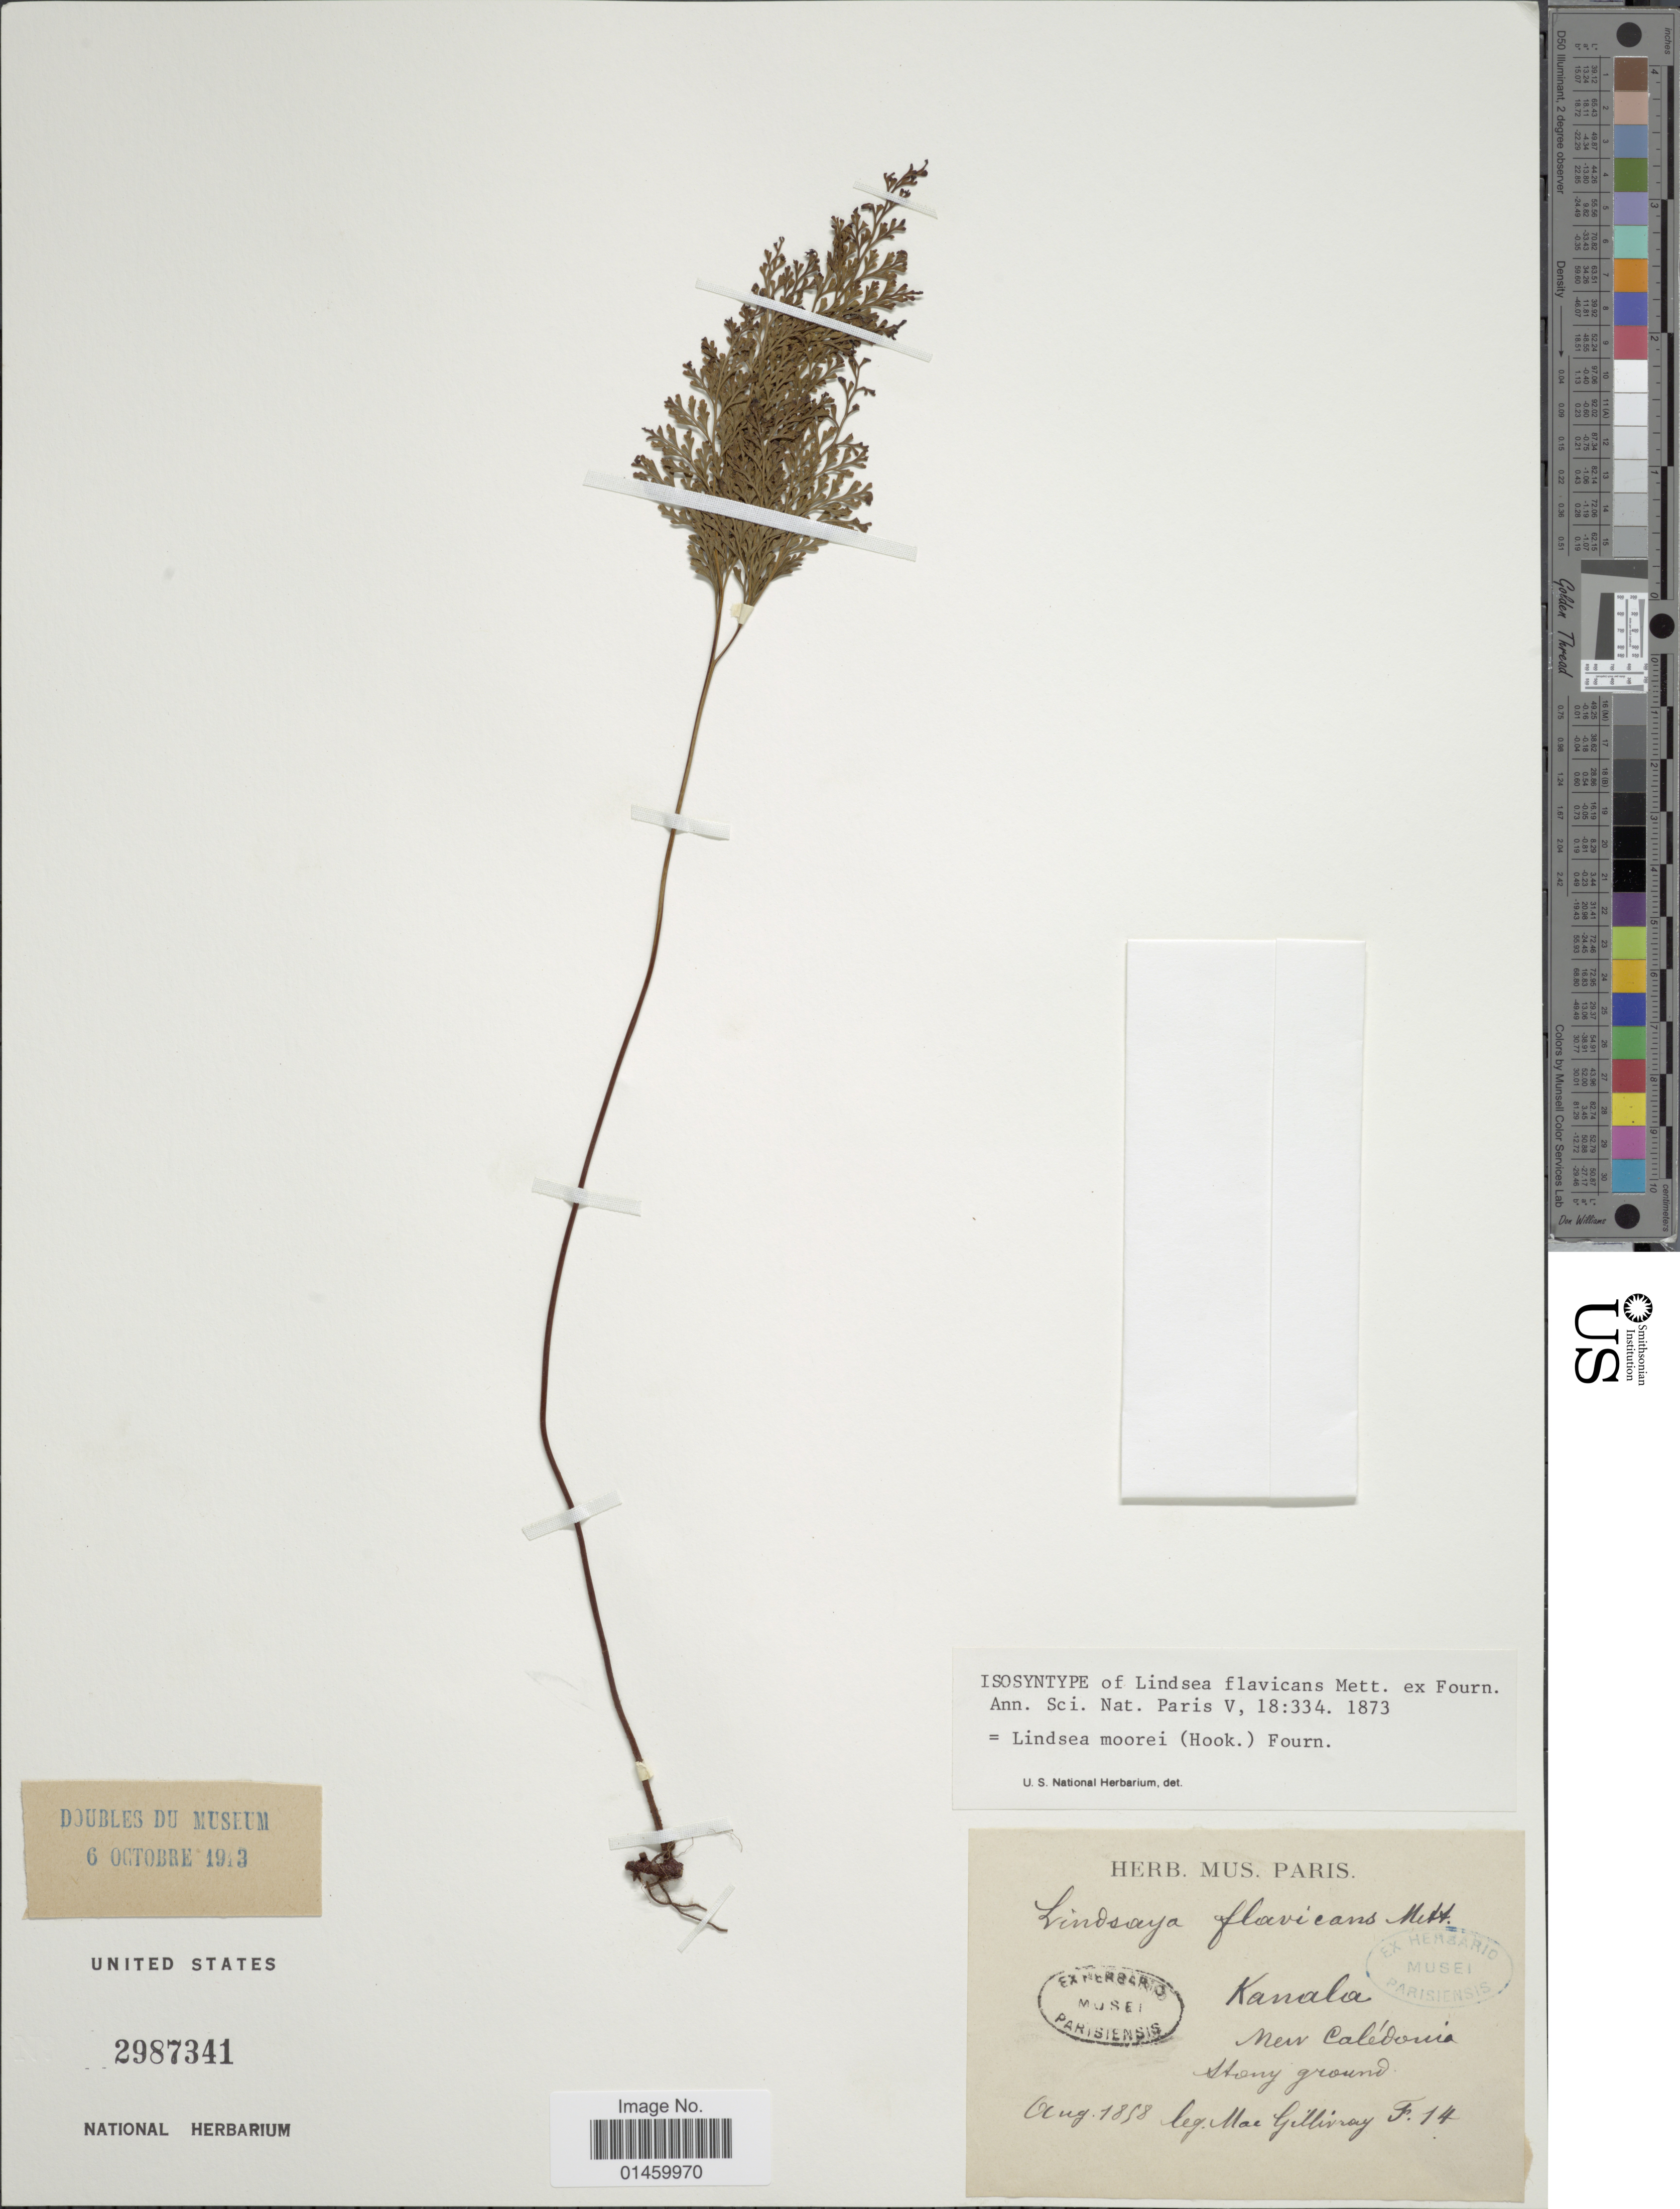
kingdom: Plantae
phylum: Tracheophyta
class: Polypodiopsida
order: Polypodiales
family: Lindsaeaceae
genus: Lindsaea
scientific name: Lindsaea moorei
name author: (Hook.) E. Fourn.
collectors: Macgillivray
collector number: F14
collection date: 1858-08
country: New Caledonia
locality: Kanala.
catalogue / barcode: US 2987341